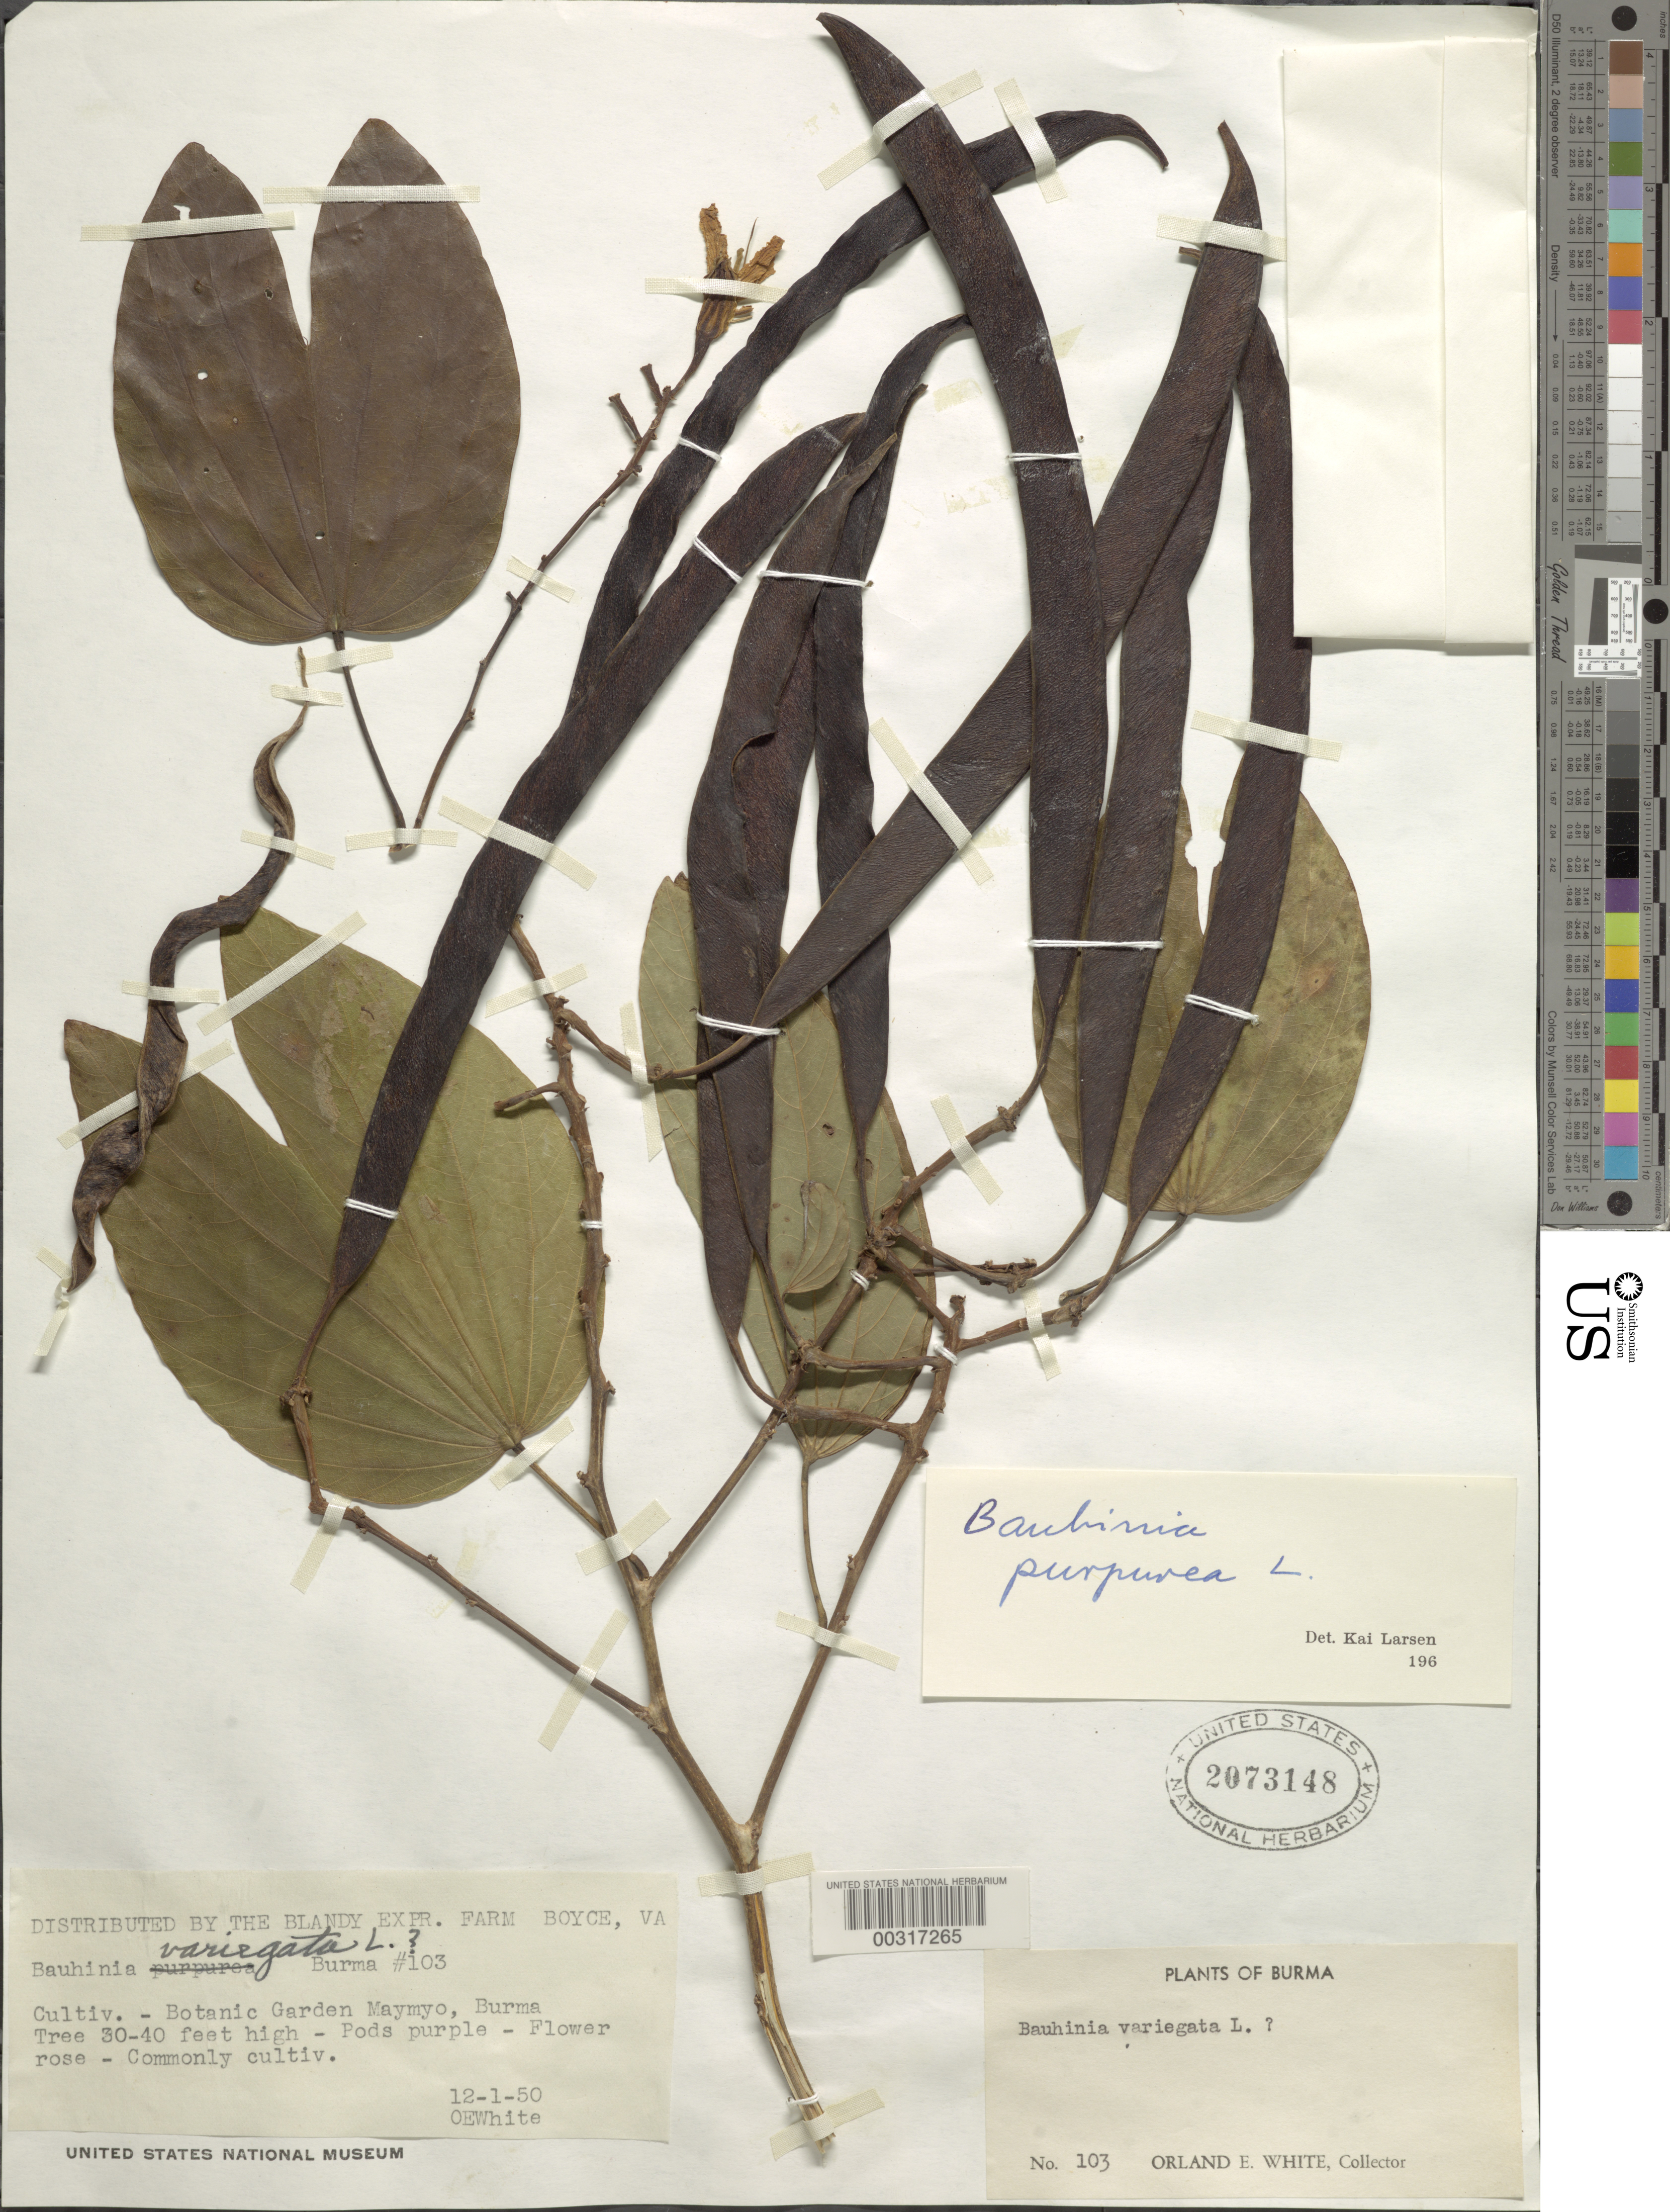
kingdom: Plantae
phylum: Tracheophyta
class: Magnoliopsida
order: Fabales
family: Fabaceae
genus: Bauhinia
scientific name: Bauhinia purpurea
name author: L.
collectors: O. E. White et al.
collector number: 103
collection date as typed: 12 Jan 1950 or 01 Dec 1950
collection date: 1950-01-12 or 1950-12-01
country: Myanmar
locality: Botanic Garden Maymyo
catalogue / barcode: US 2073148